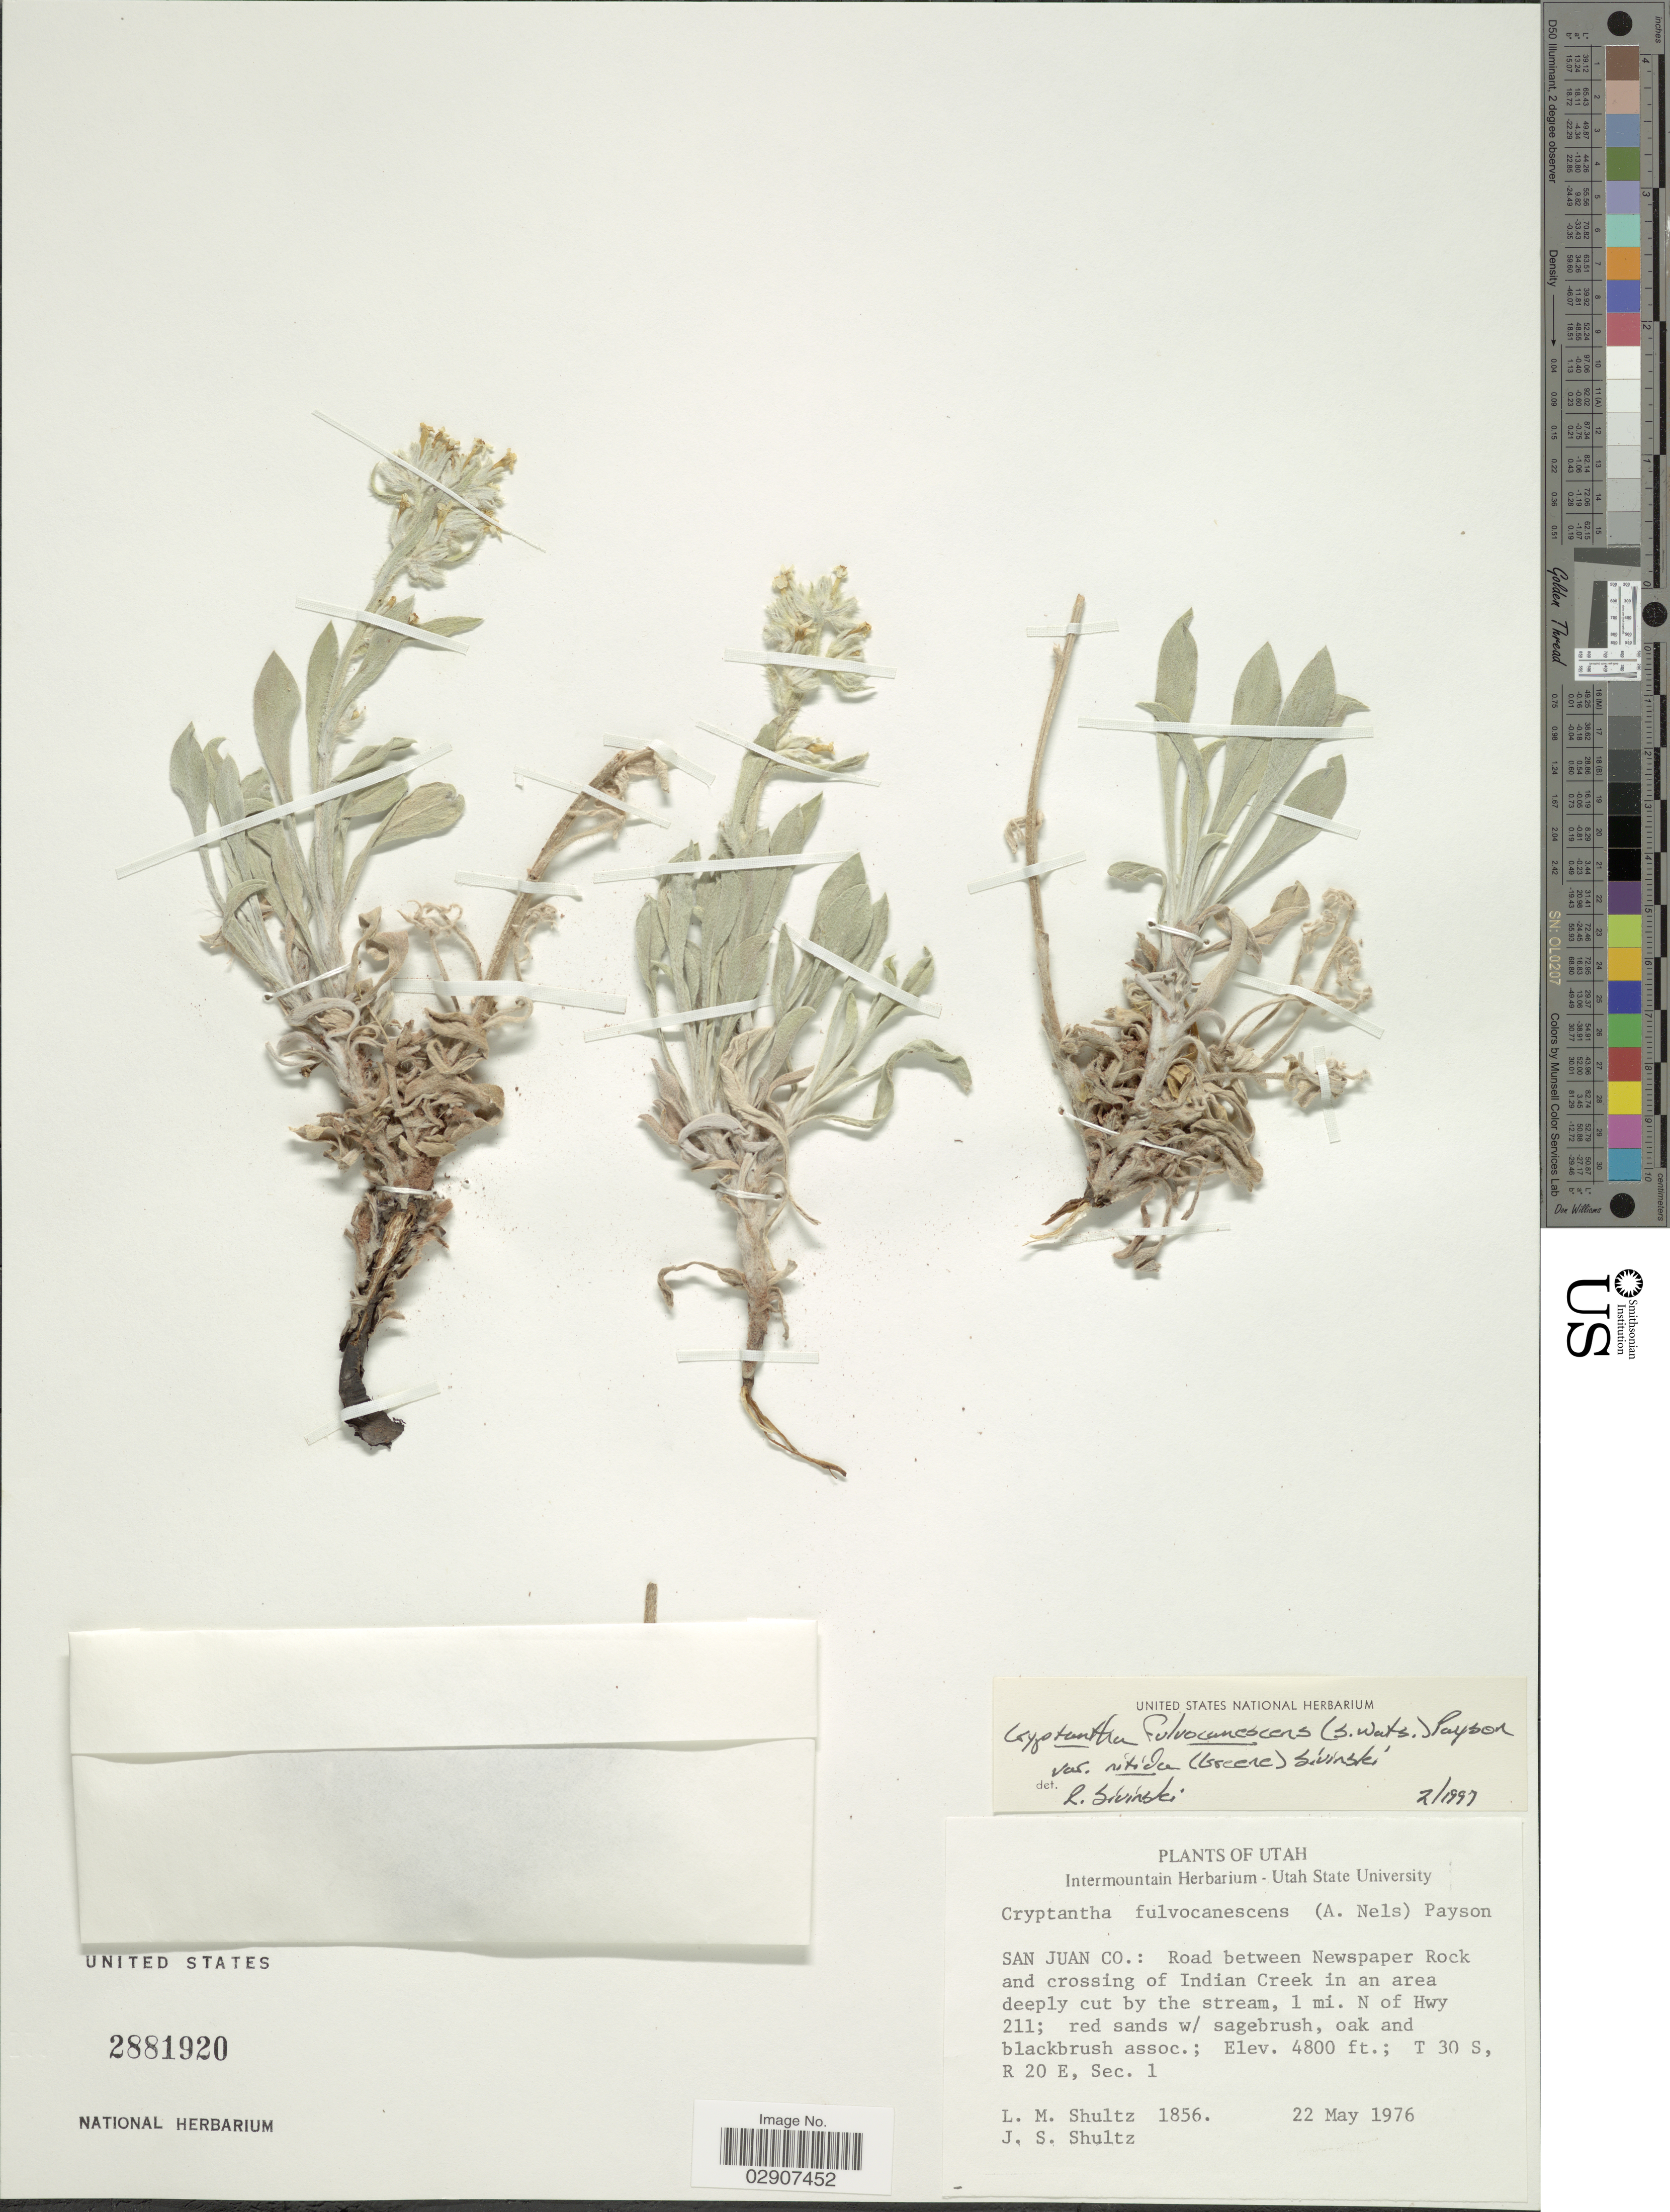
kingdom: Plantae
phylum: Tracheophyta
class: Magnoliopsida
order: Boraginales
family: Boraginaceae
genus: Cryptantha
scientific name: Cryptantha fulvocanescens var. nitida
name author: (Greene) Sivinski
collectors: L. Shultz & J. Shultz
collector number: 1856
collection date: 1976-05-22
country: United States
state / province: Utah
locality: San Juan Co.: Road between Newspaper Rock and crossing of Indian Creek in an area deeply cut by the stream, 1 mi. N. of Hwy 211, T 30 S, R 20 E, Sec. 1.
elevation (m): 1463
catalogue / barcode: US 2881920